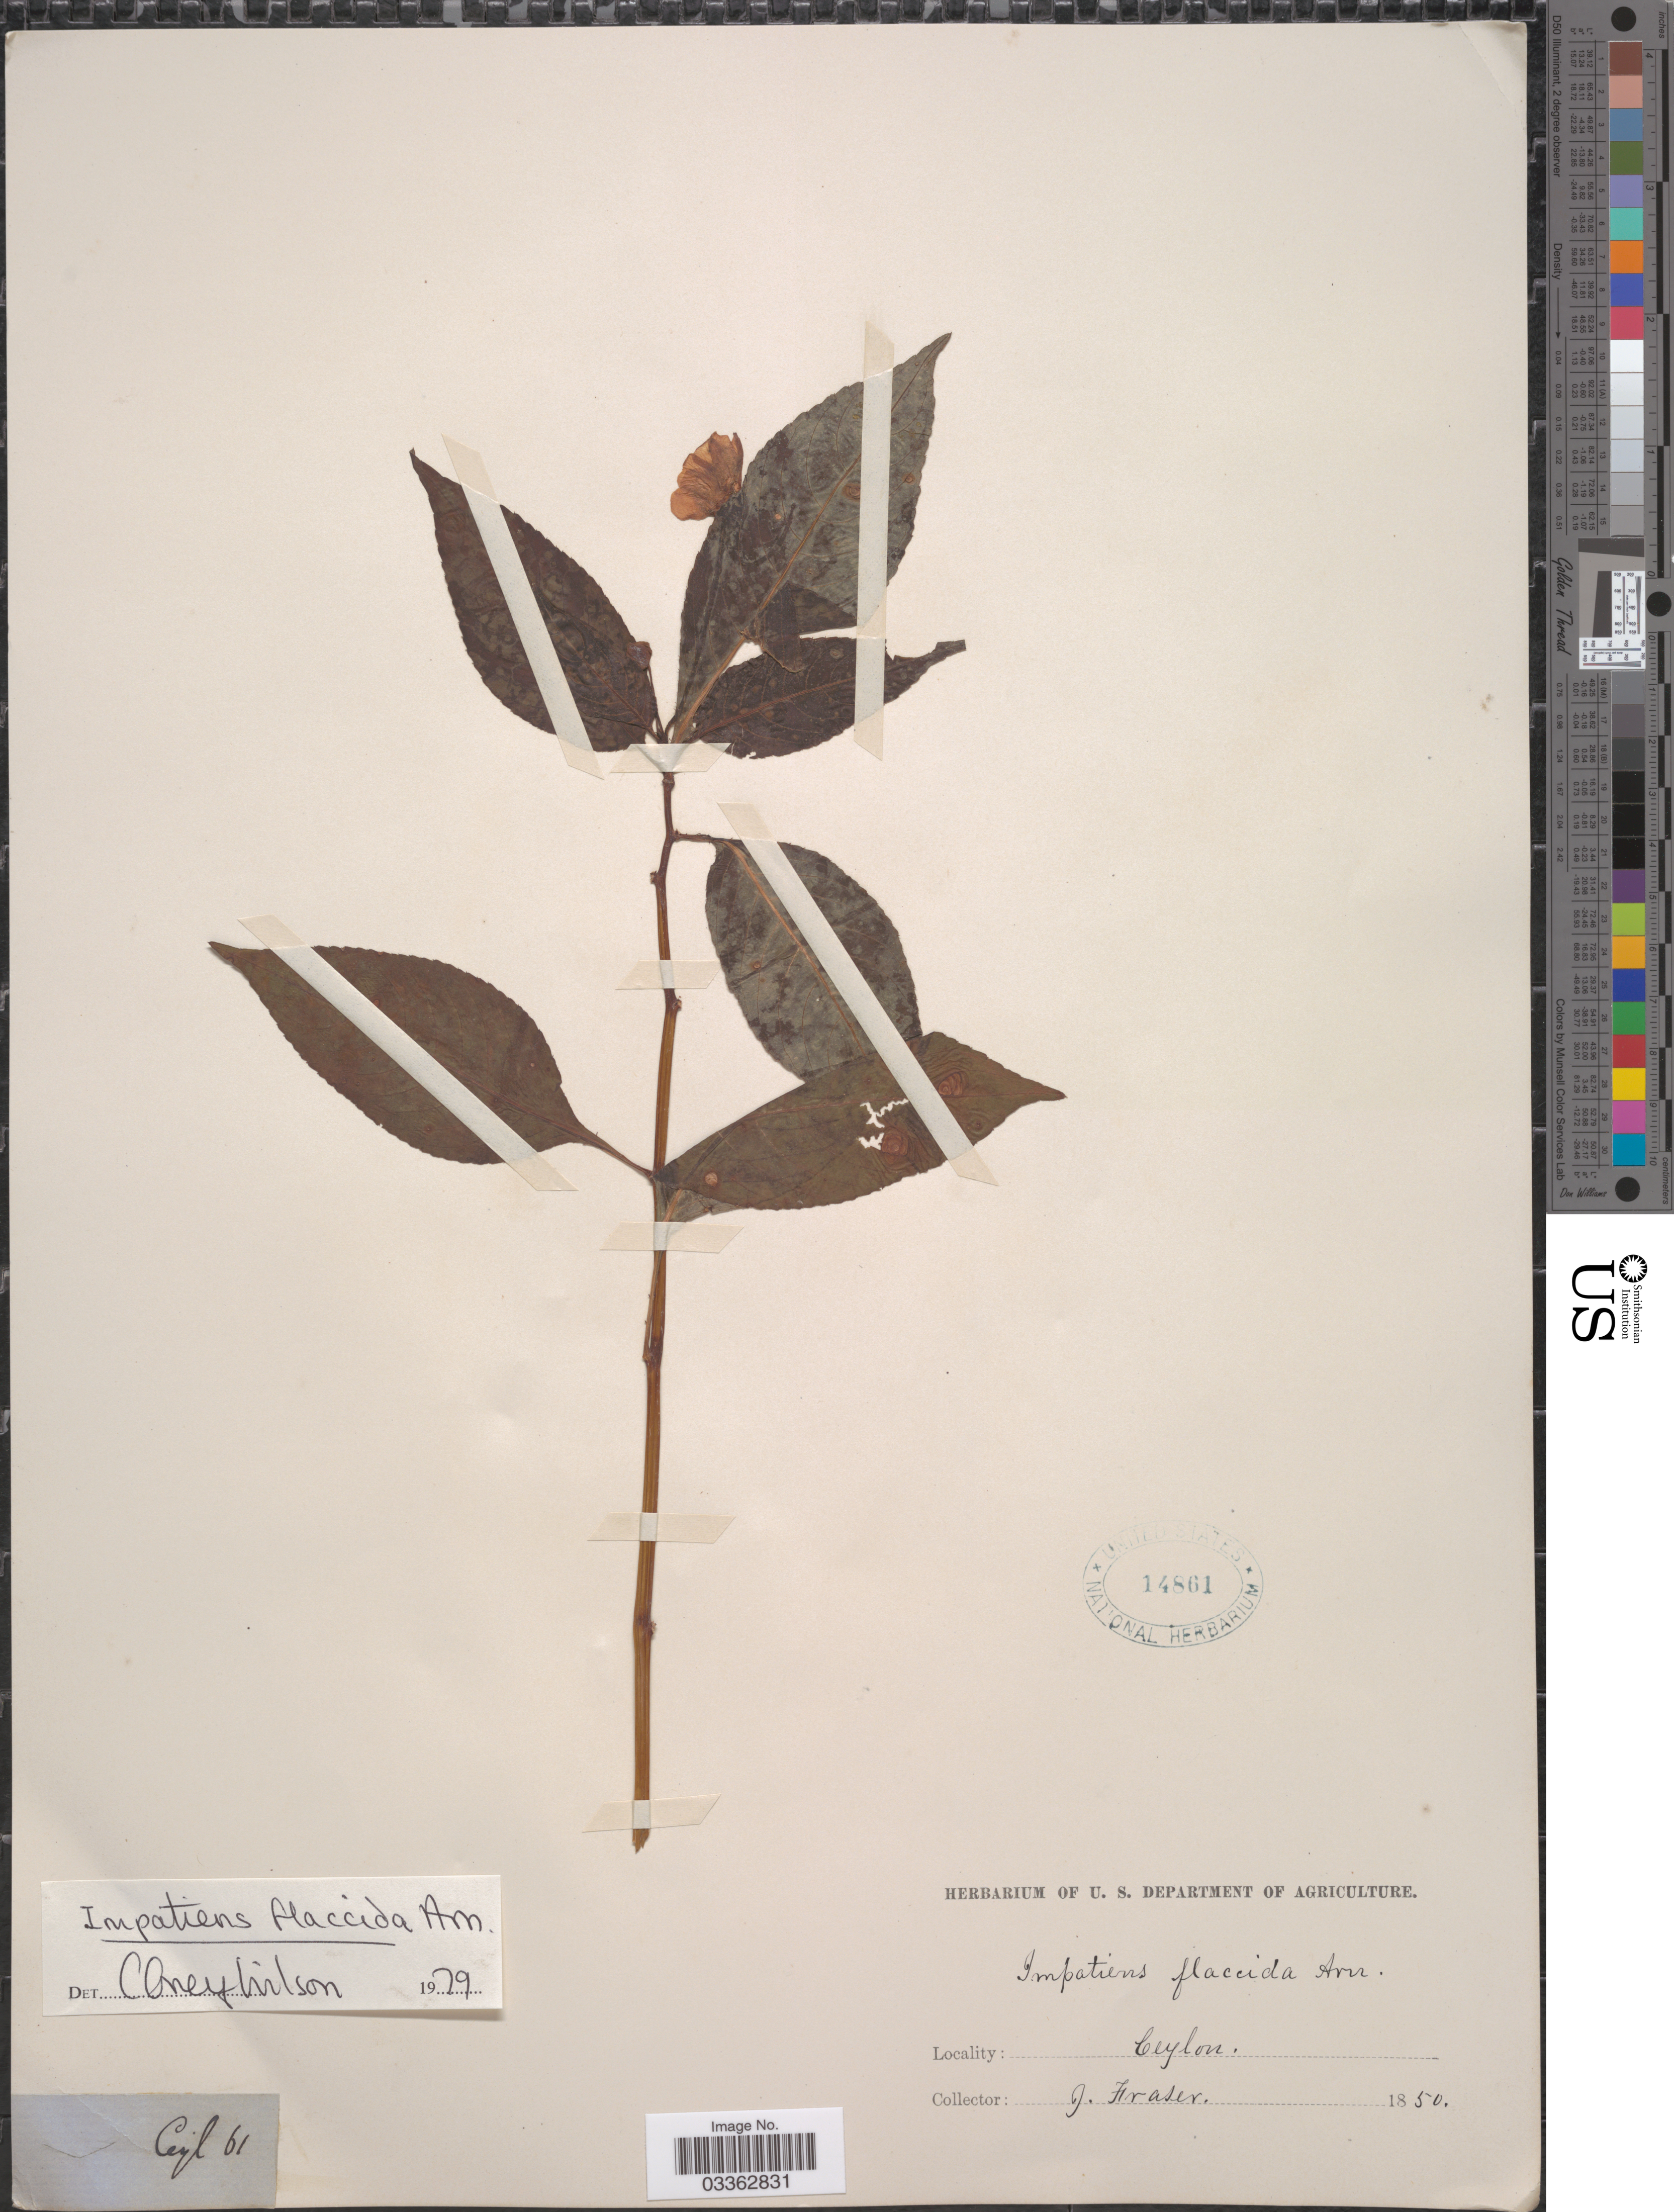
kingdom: Plantae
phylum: Tracheophyta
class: Magnoliopsida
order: Ericales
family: Balsaminaceae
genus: Impatiens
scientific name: Impatiens flaccida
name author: Arn.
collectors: G. Fraser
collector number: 61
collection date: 1850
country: Sri Lanka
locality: Ceylon.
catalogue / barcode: US 14861